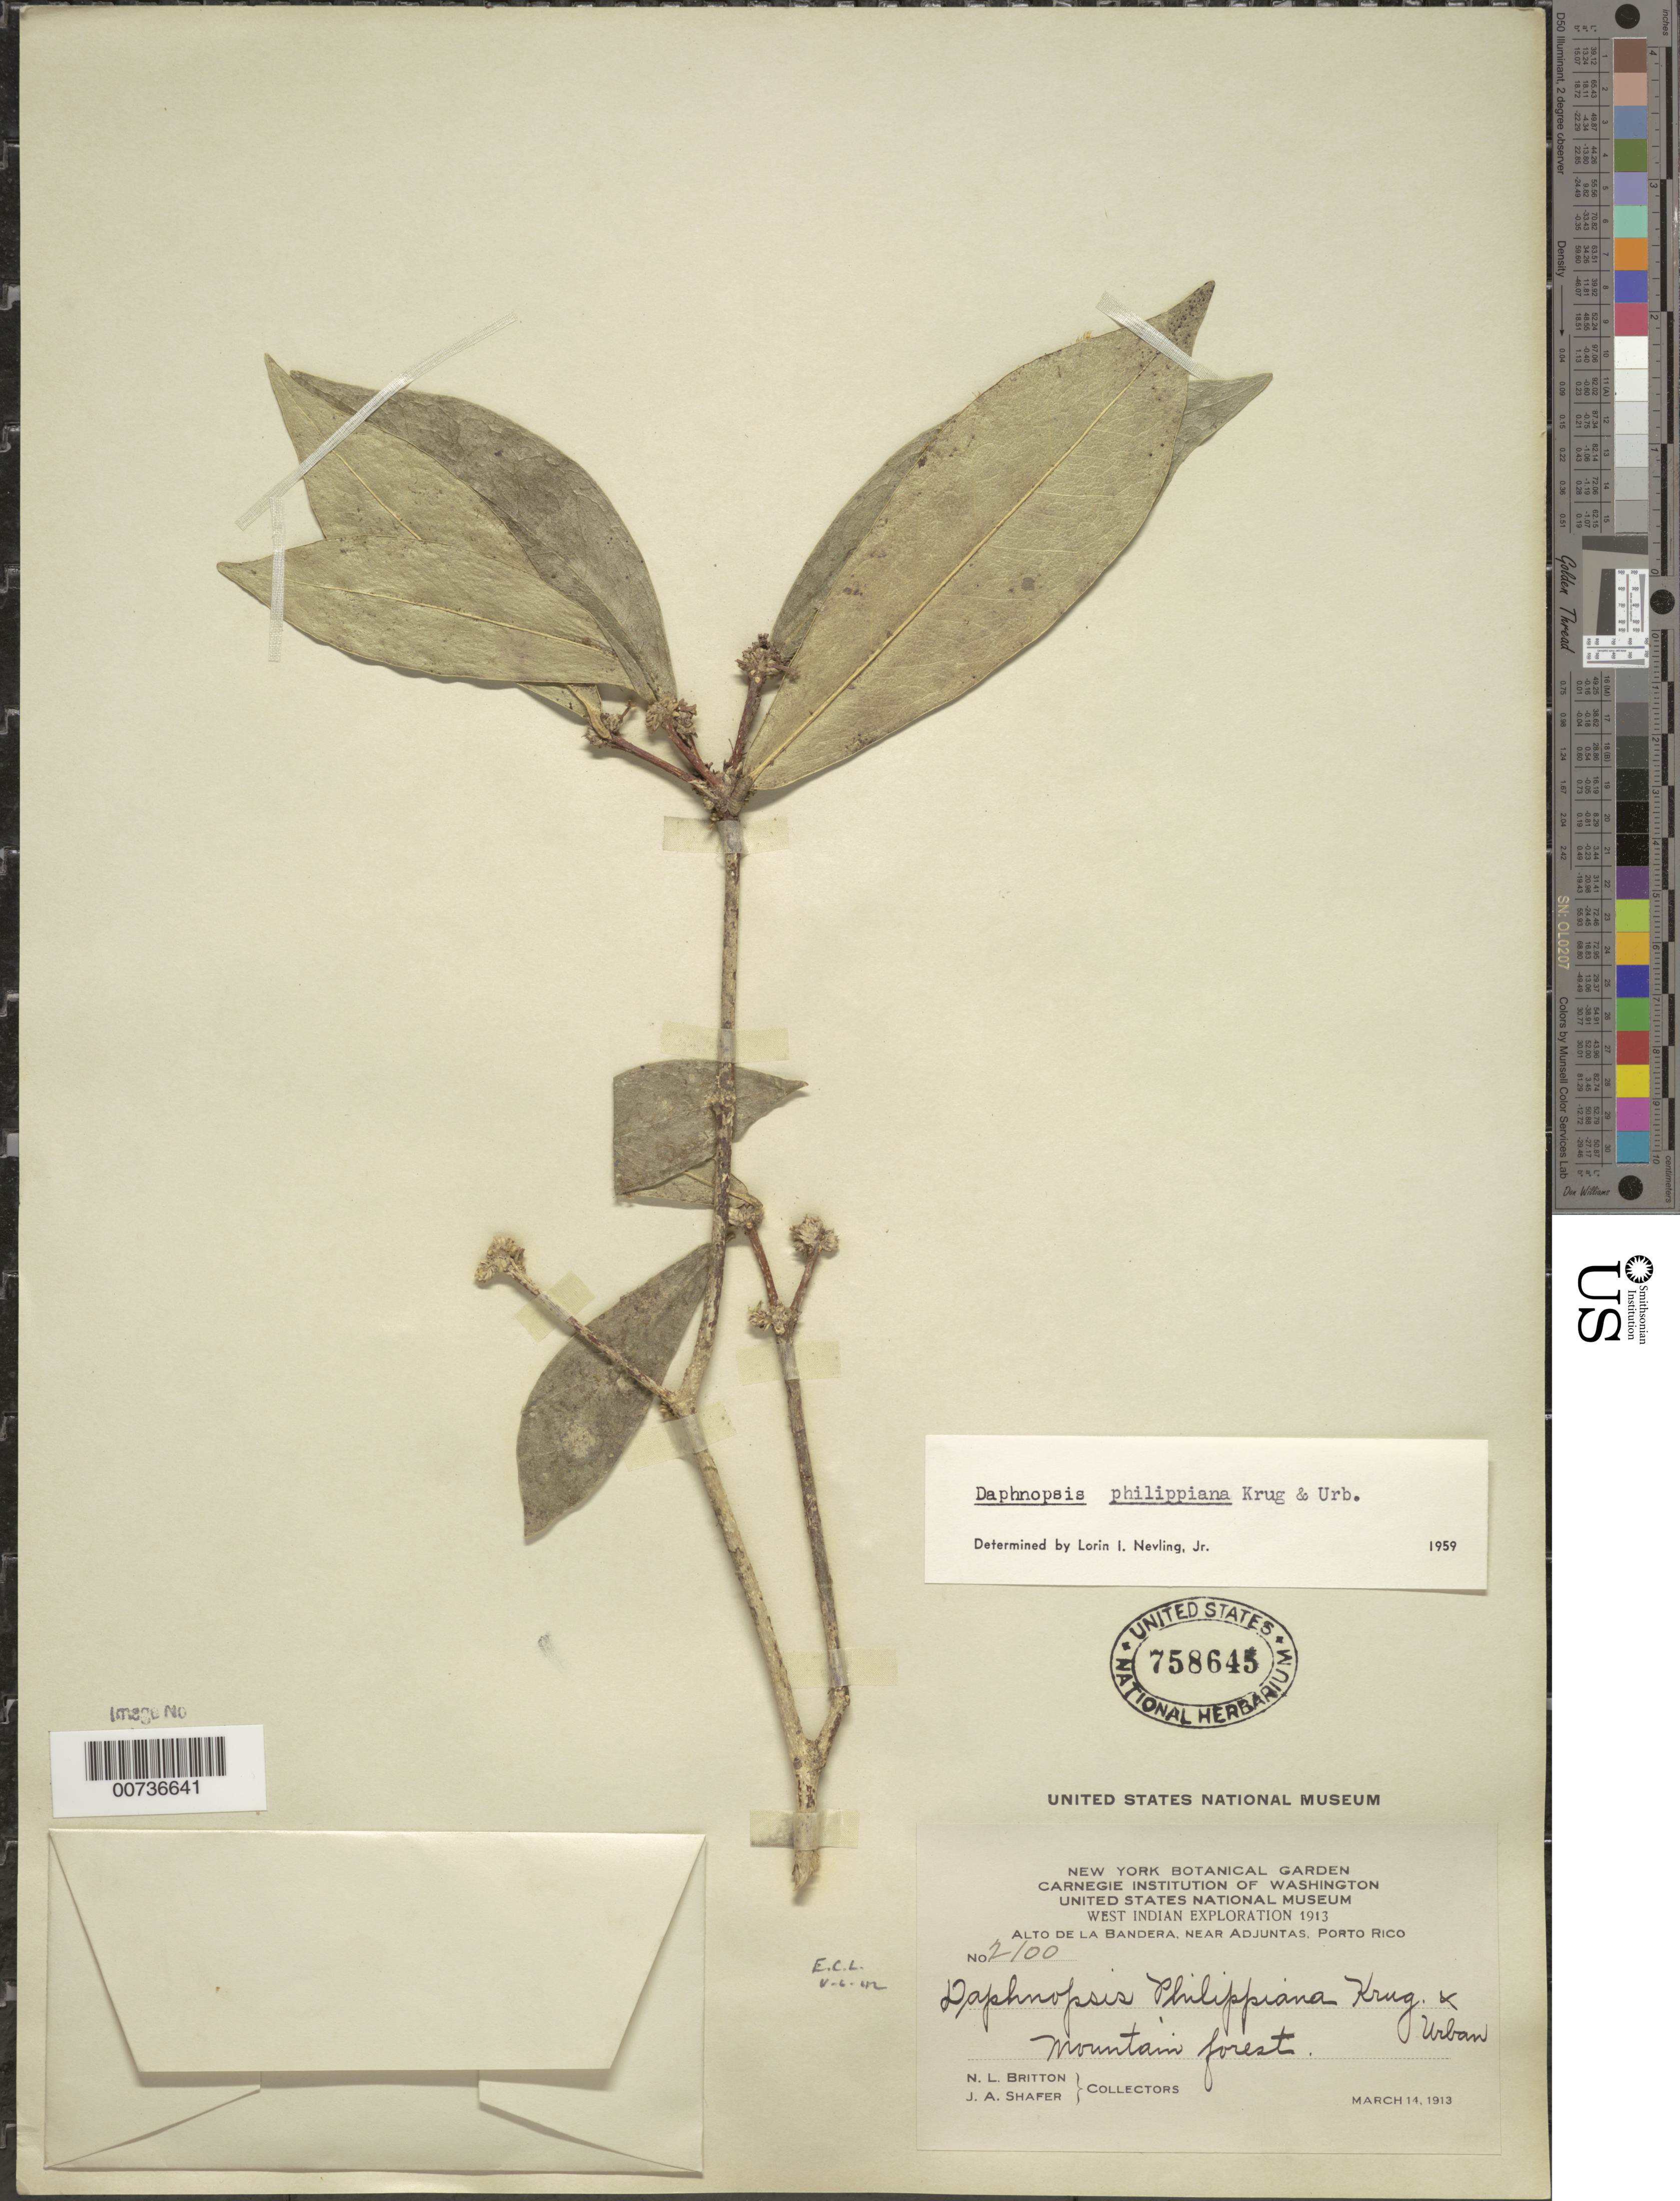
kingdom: Plantae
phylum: Tracheophyta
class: Magnoliopsida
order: Malvales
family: Thymelaeaceae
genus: Daphnopsis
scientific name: Daphnopsis philippiana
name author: Krug & Urb.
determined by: Nevling, L. I., Jr.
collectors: N. Britton & J. A. Shafer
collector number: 2100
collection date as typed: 14 Mar 1913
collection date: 1913-03-14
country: Puerto Rico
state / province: Adjuntas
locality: Alto de La Bandera, near Adjuntas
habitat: Mountain forest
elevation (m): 700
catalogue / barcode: US 758645